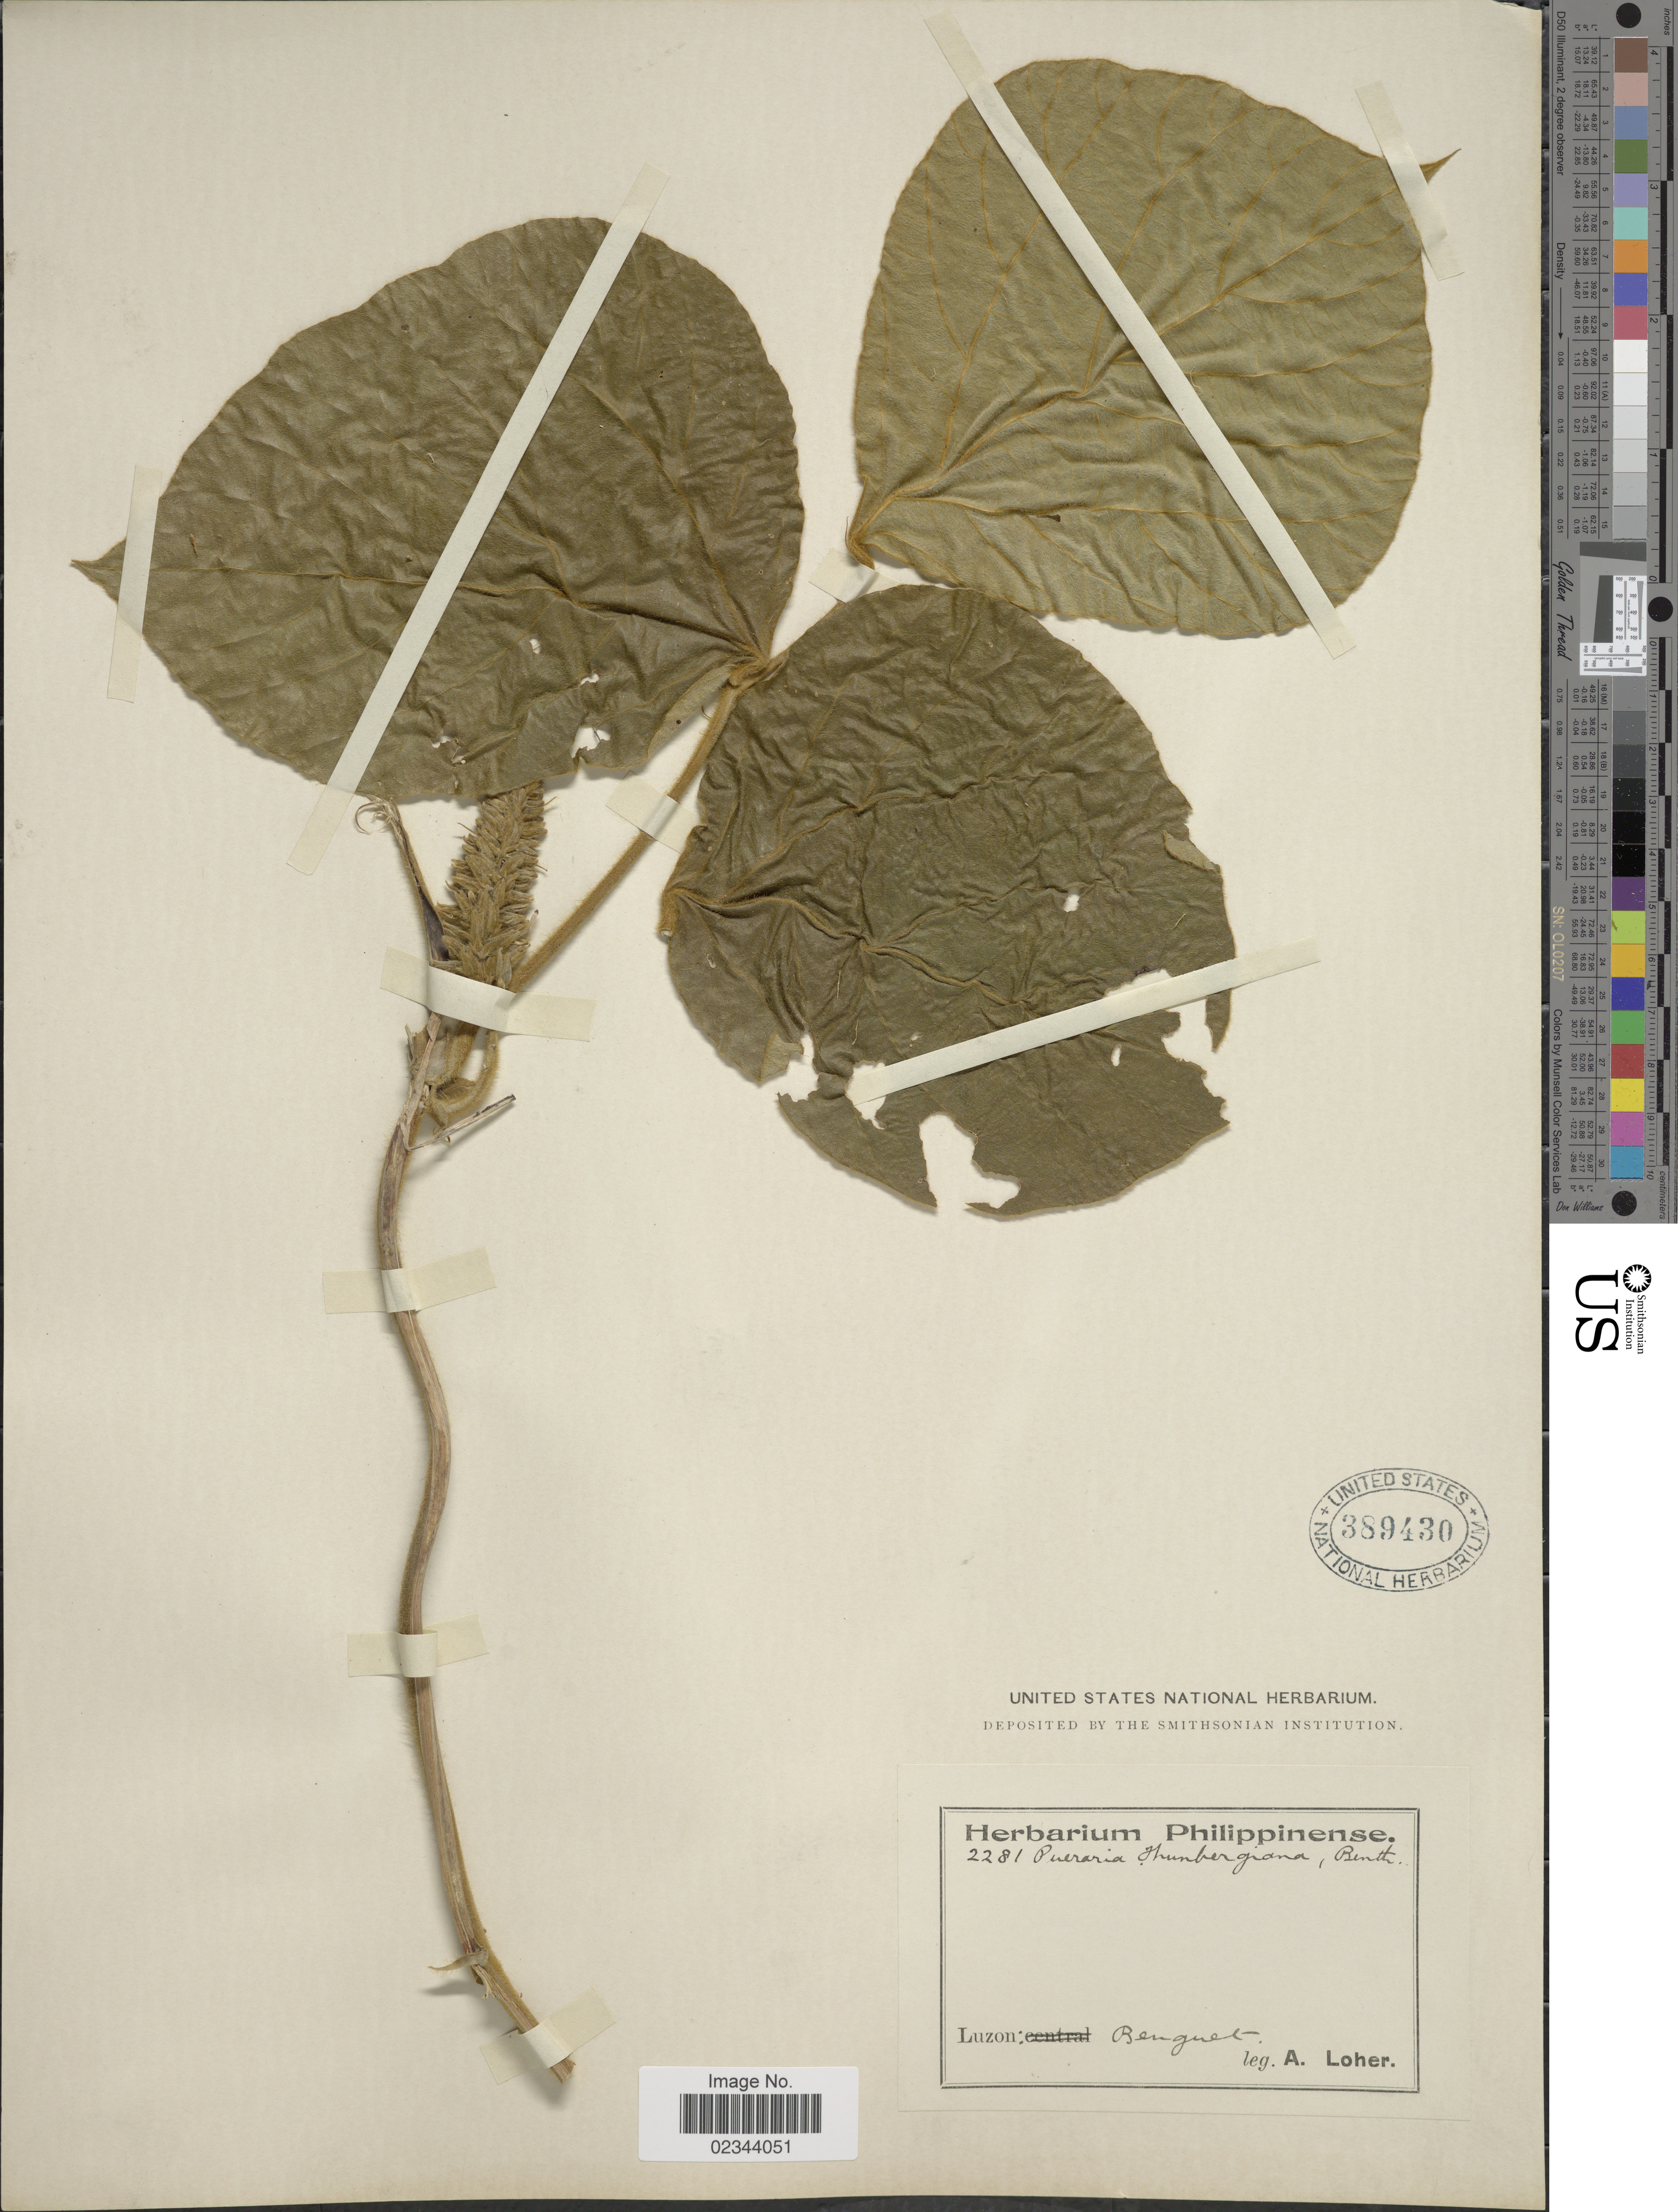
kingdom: Plantae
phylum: Tracheophyta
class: Magnoliopsida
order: Fabales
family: Fabaceae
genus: Pueraria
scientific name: Pueraria montana var. lobata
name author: (Willd.) Maesen & S.M. Almeida ex Sanjappa & Pradeep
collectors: A. Loher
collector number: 2281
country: Philippines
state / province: Central Luzon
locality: Benguet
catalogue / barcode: US 389430